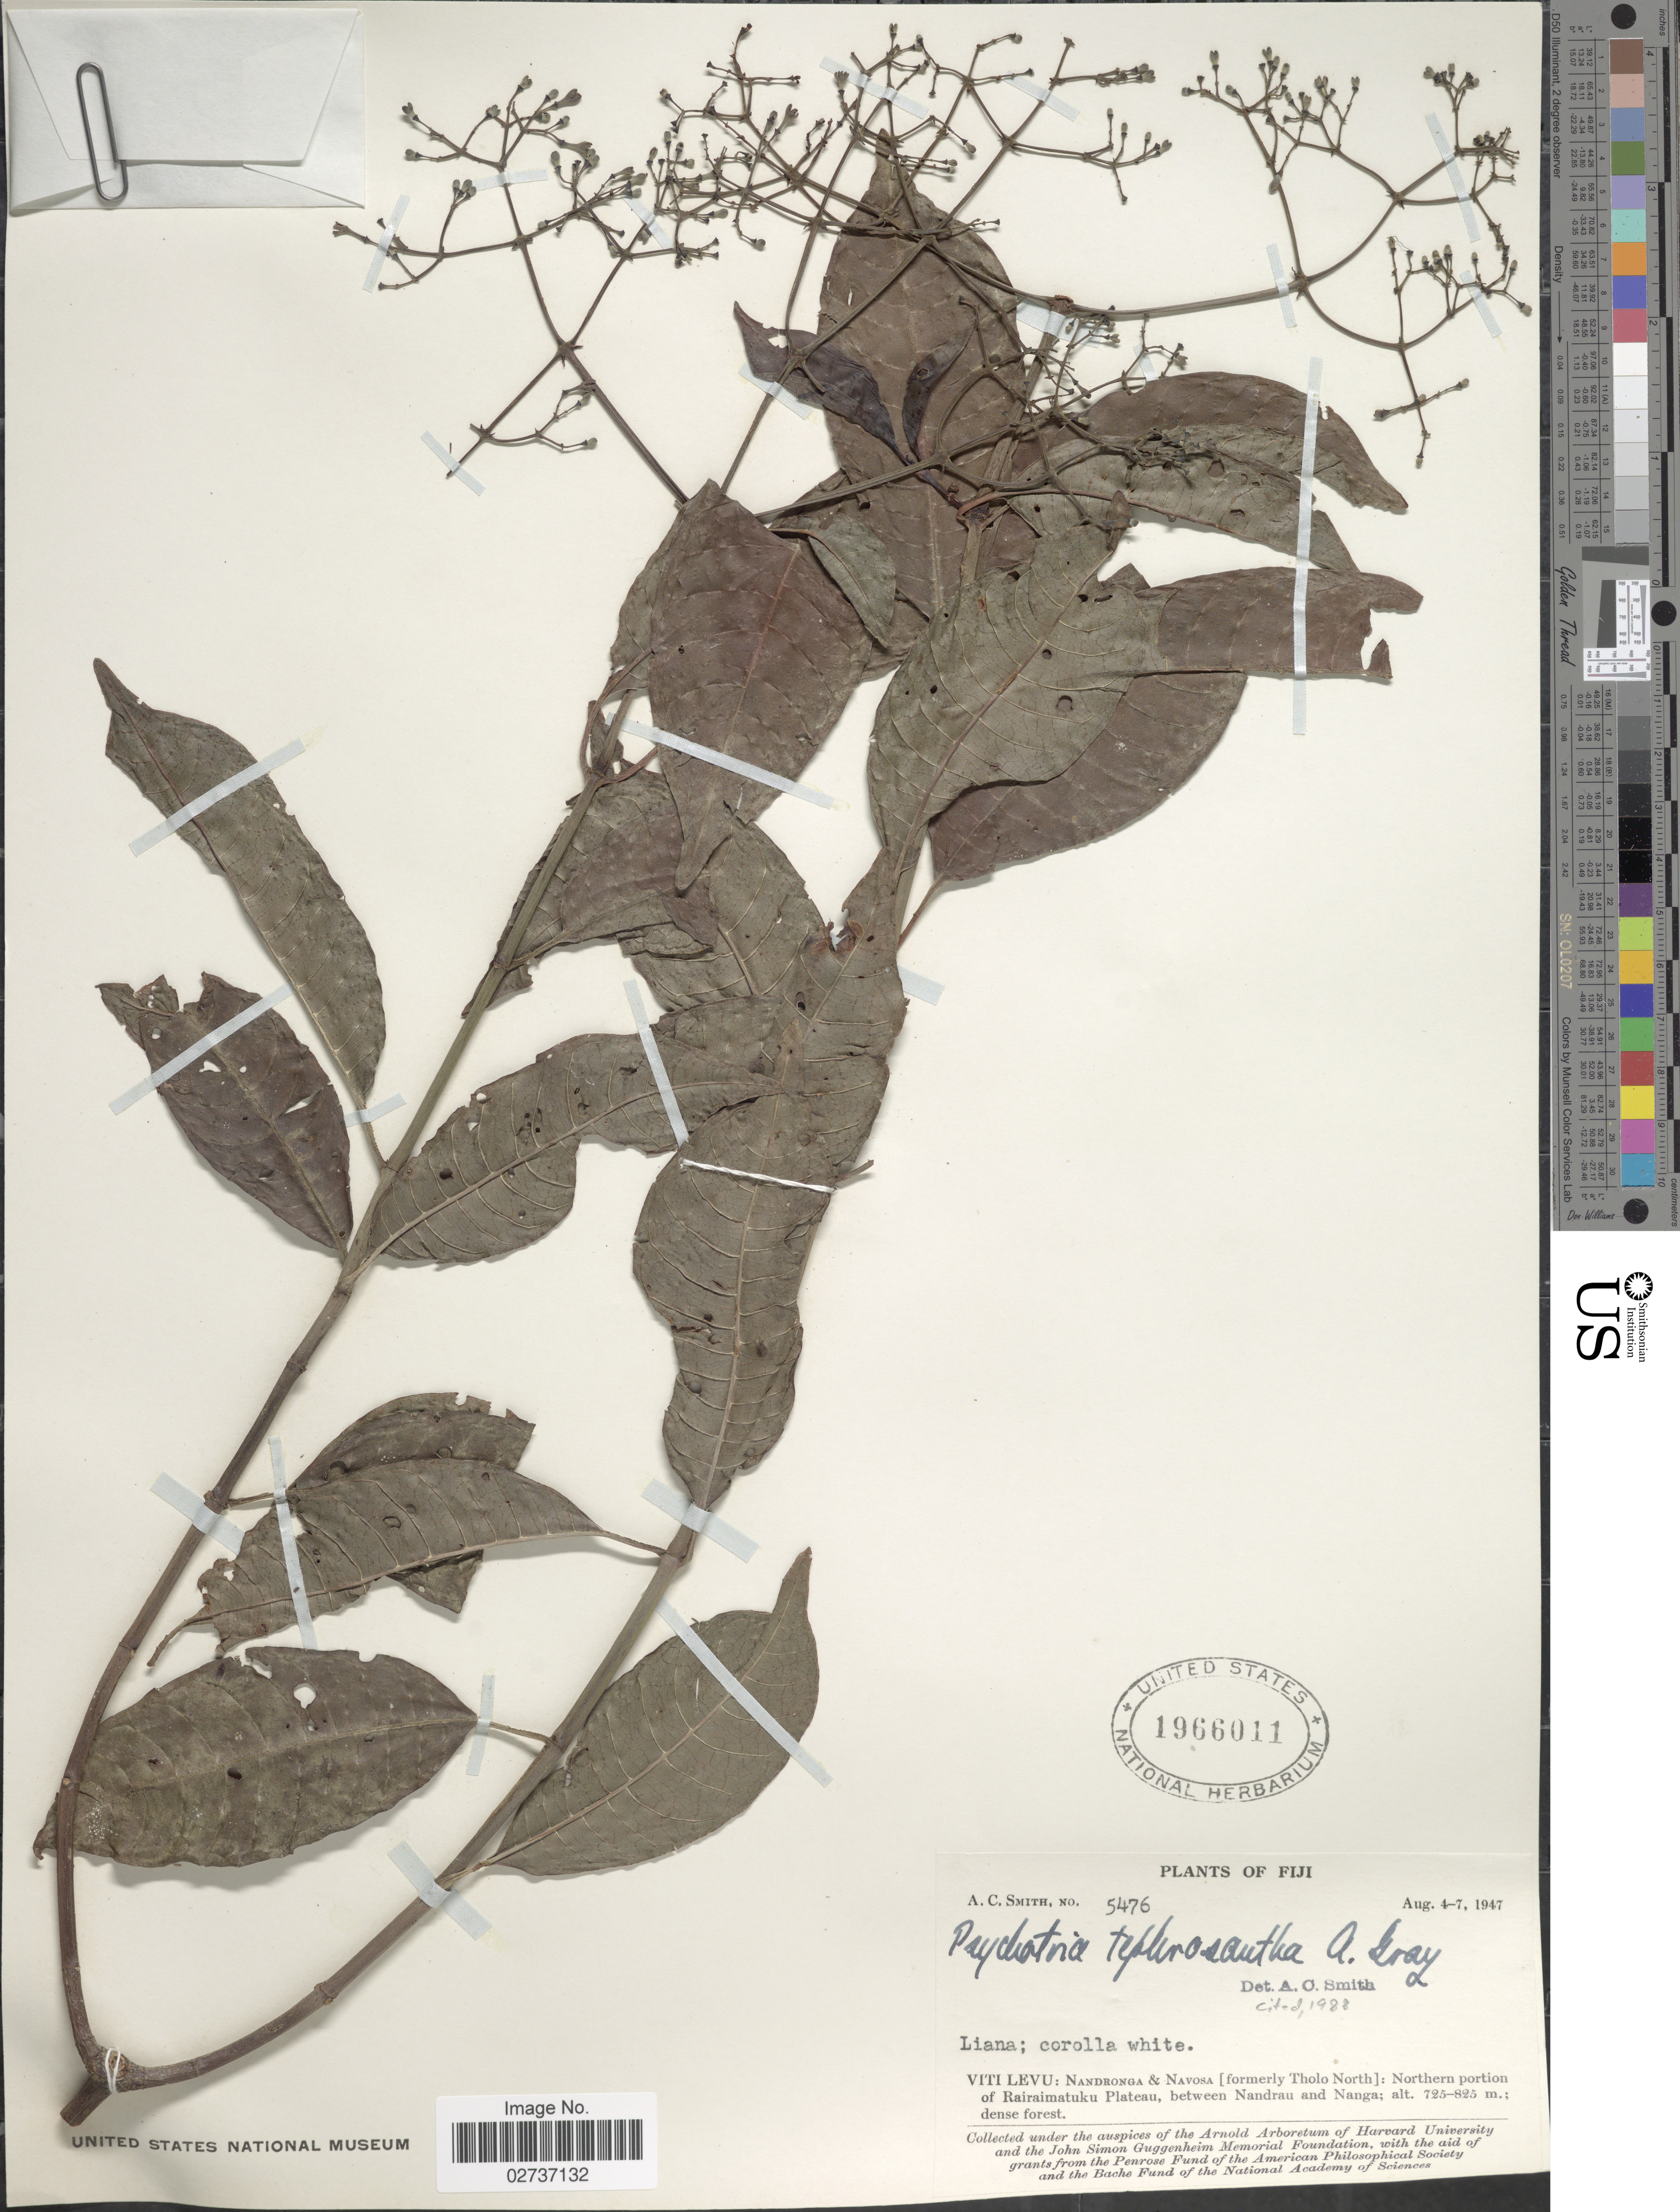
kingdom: Plantae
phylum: Tracheophyta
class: Magnoliopsida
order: Gentianales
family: Rubiaceae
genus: Psychotria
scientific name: Psychotria tephrosantha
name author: A. Gray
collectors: A. C. Smith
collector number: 5476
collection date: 1947-08-04/1947-08-07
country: Fiji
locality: Viti Levu: Nandronga & Navosa (formerly Tholo North): Northern portion of Rairaimatuku Plateau, between Nandrau and Nanga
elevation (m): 725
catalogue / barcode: US 1966011